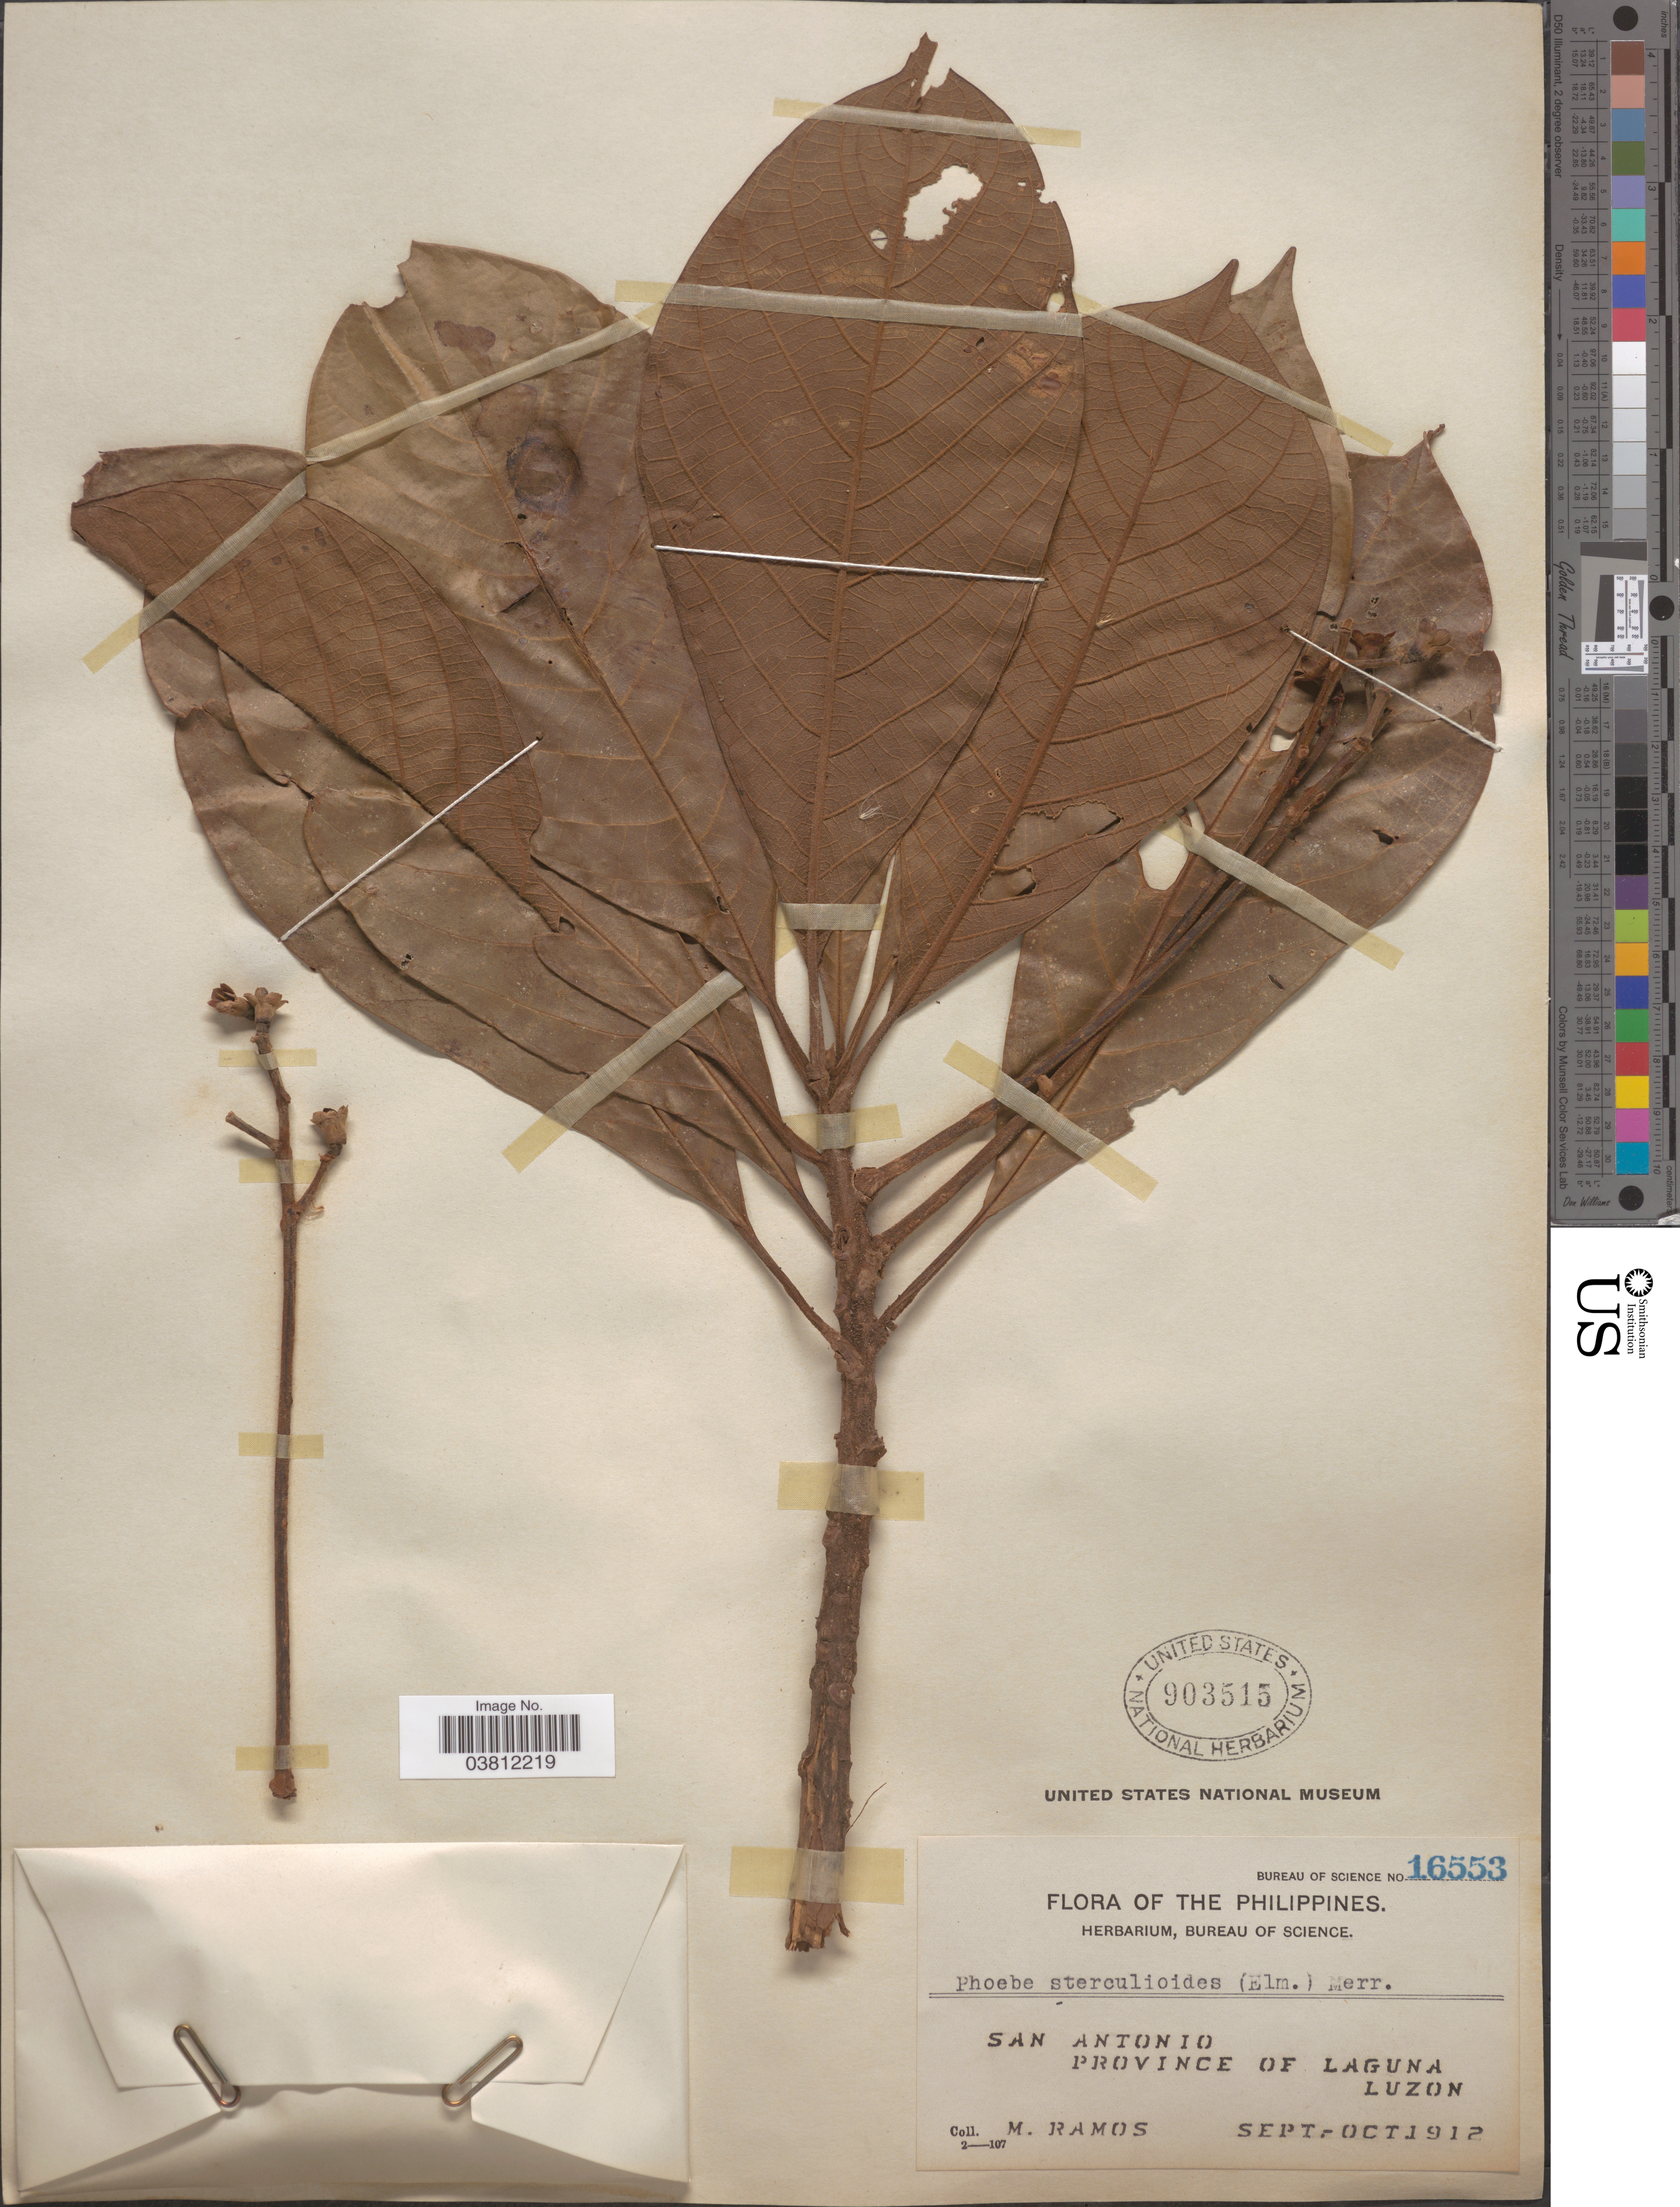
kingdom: Plantae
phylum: Tracheophyta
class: Magnoliopsida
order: Laurales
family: Lauraceae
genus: Phoebe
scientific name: Phoebe sterculioides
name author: Elmer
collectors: M. Ramos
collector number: Bureau of Science 16553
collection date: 1912-09/1912-10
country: Philippines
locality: San Antonio. Province of Laguna. Luzon.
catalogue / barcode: US 903515